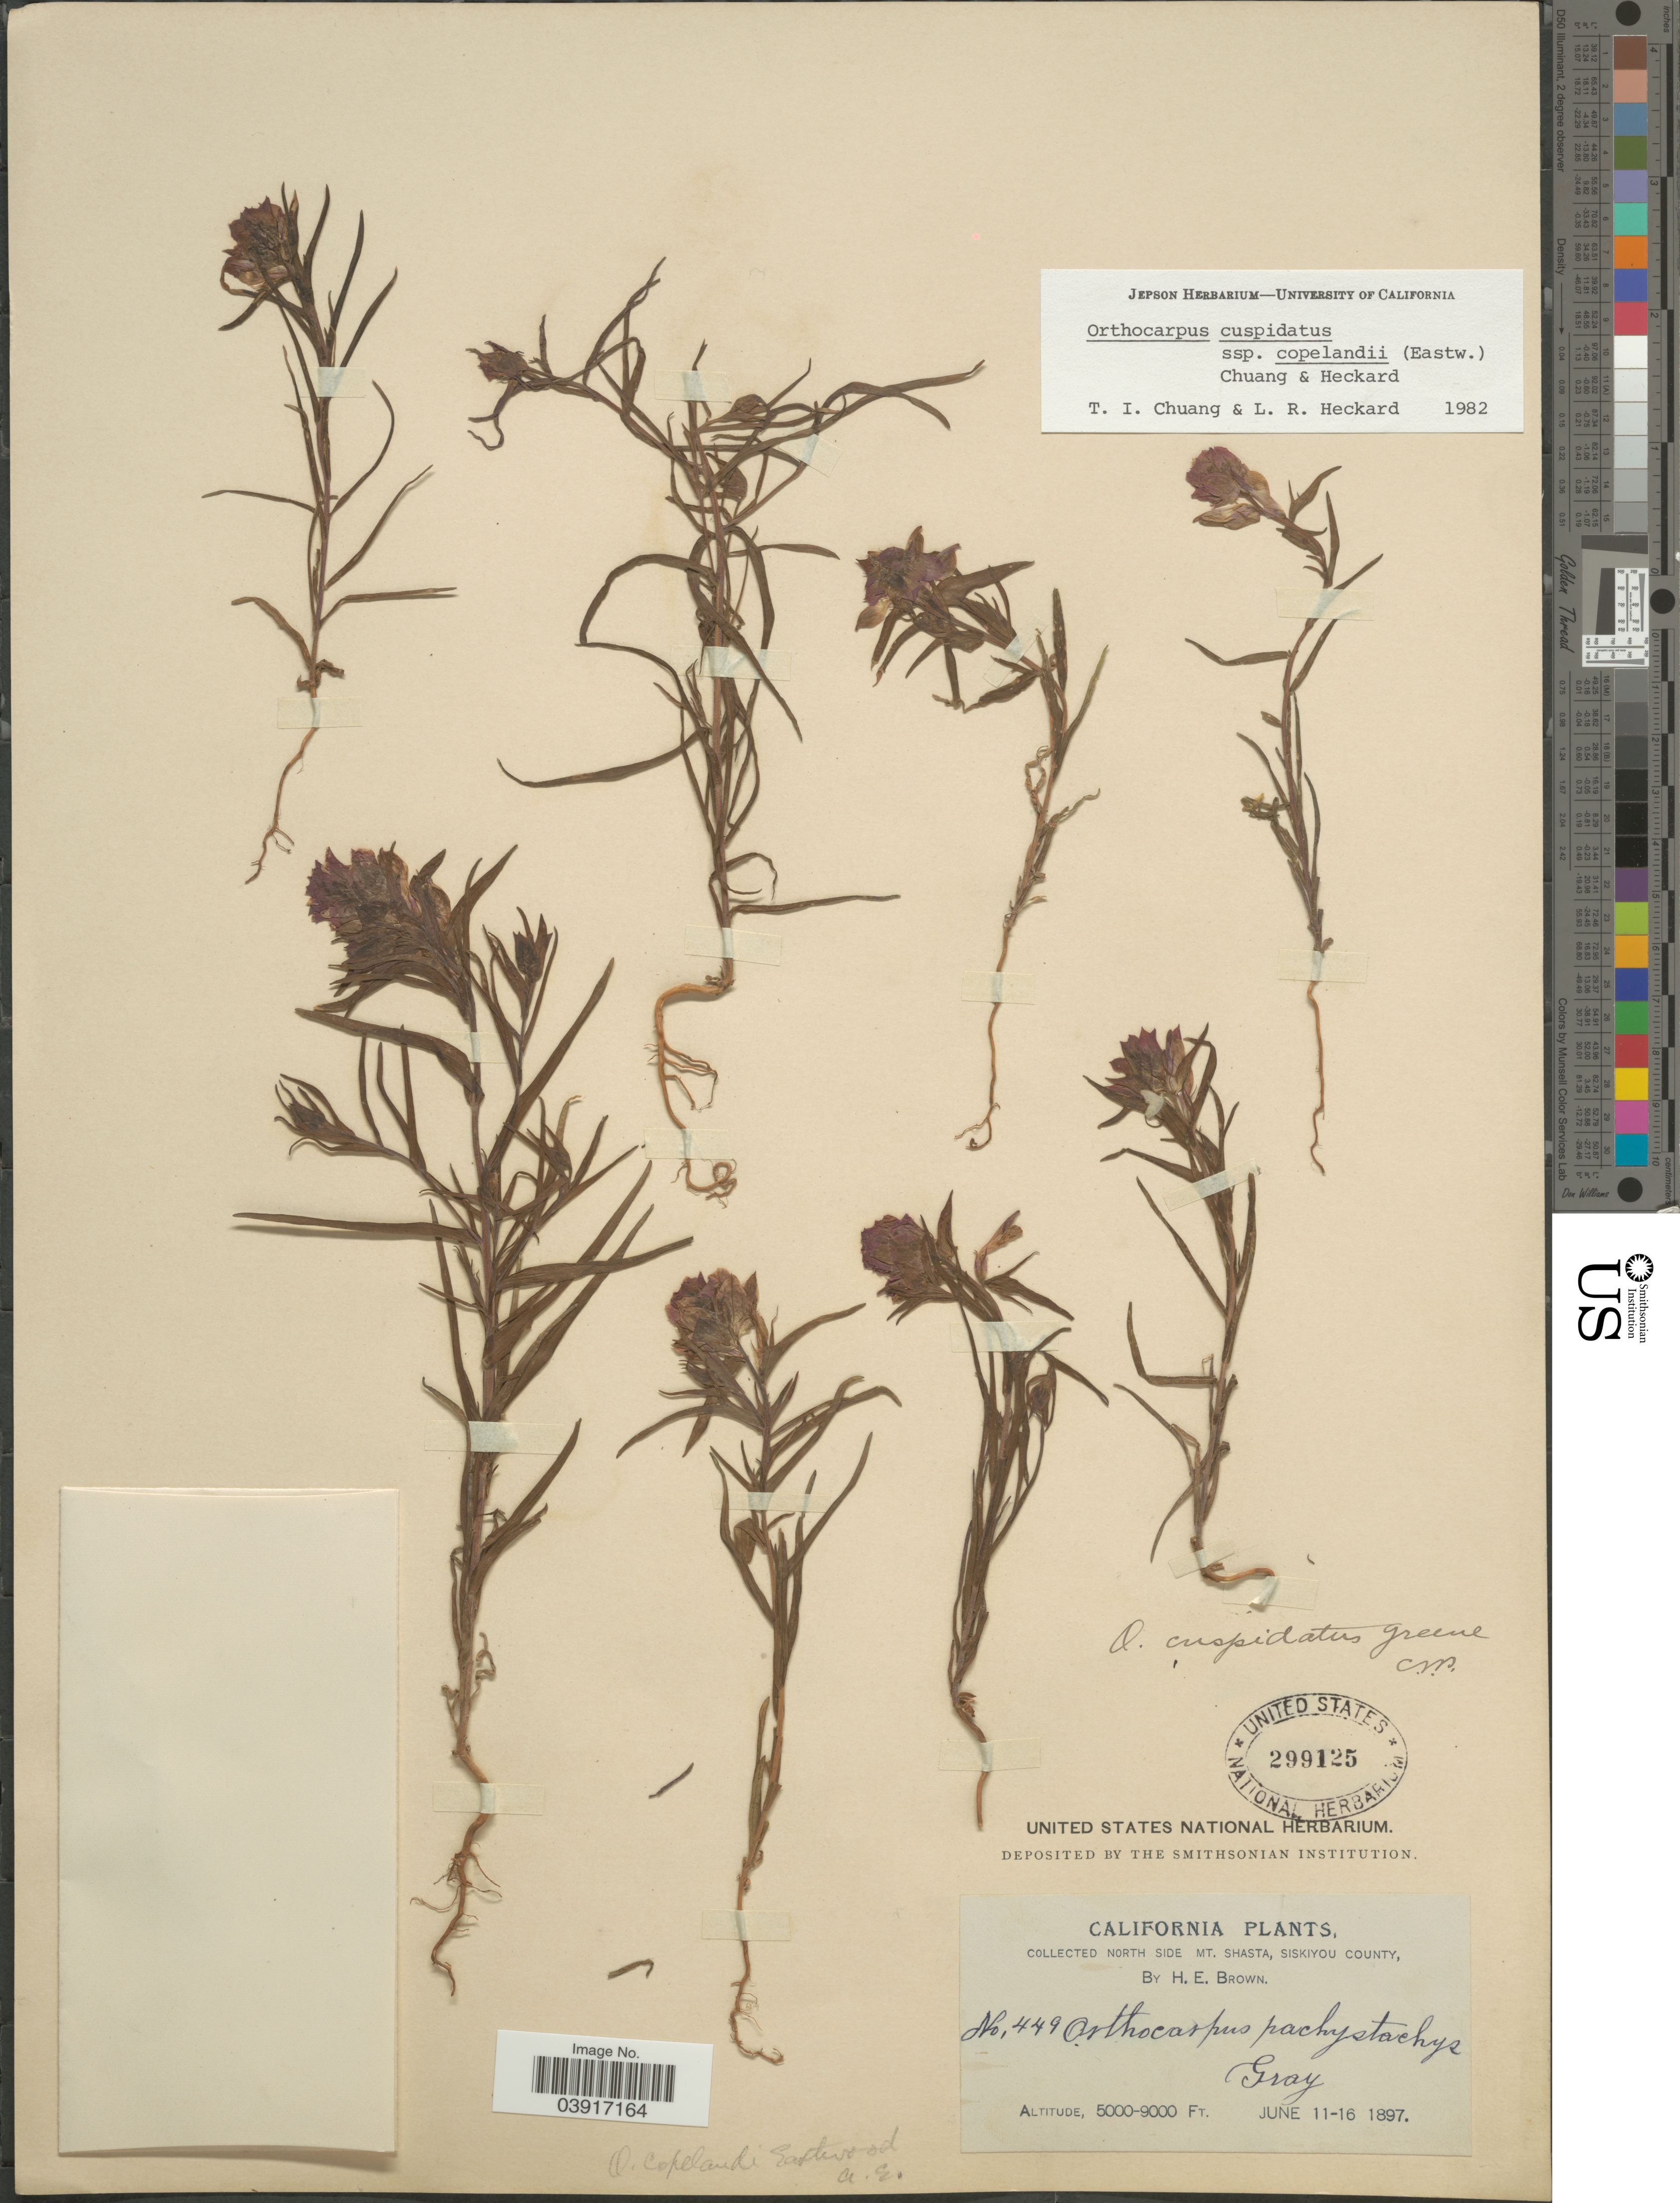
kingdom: Plantae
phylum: Tracheophyta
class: Magnoliopsida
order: Lamiales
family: Orobanchaceae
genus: Orthocarpus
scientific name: Orthocarpus cuspidatus subsp. copelandii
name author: (Eastw.) T.I. Chuang & Heckard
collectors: H. E. Brown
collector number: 449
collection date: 1897-06-11/1897-06-16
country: United States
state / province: California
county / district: Siskiyou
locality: North side Mt. Shasta, Siskiyou County.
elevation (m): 1524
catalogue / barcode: US 299125